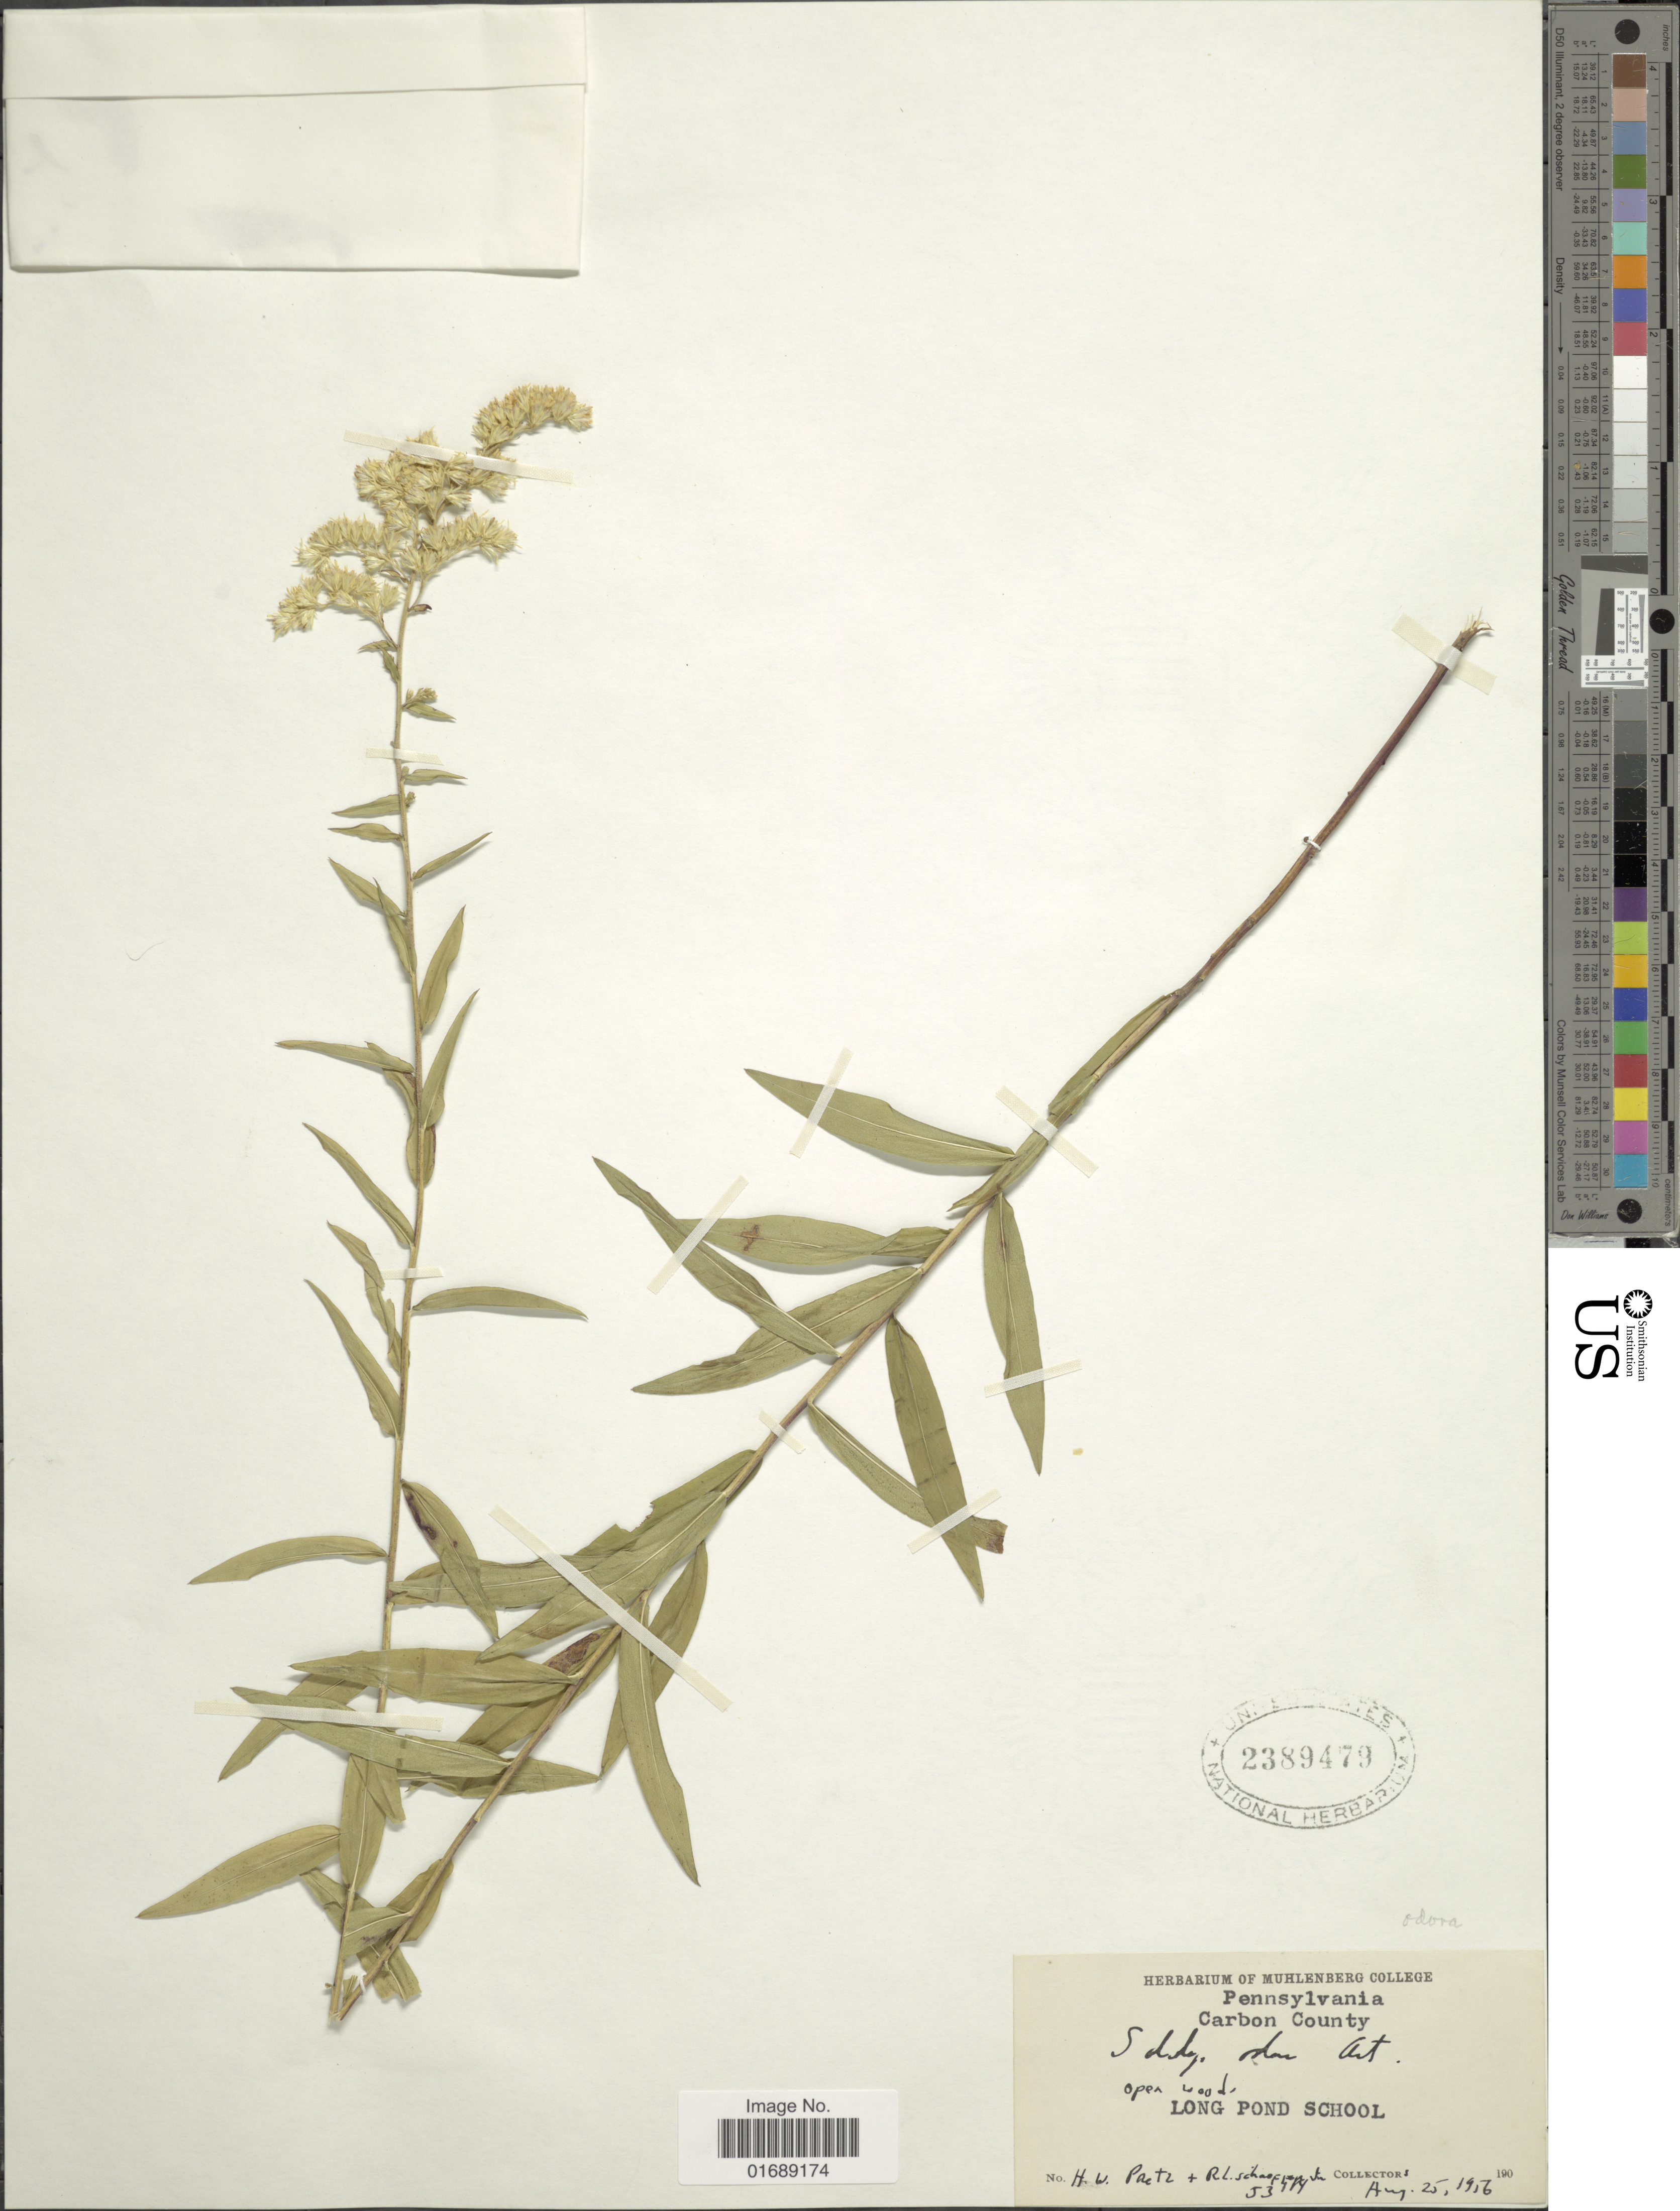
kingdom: Plantae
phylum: Tracheophyta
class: Magnoliopsida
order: Asterales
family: Asteraceae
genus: Solidago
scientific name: Solidago odora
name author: Aiton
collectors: H. W. Pretz & Collector illegible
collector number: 53114*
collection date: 1956-08-25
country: United States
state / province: Pennsylvania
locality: Carbon County, Long Pond School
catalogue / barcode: US 2389479